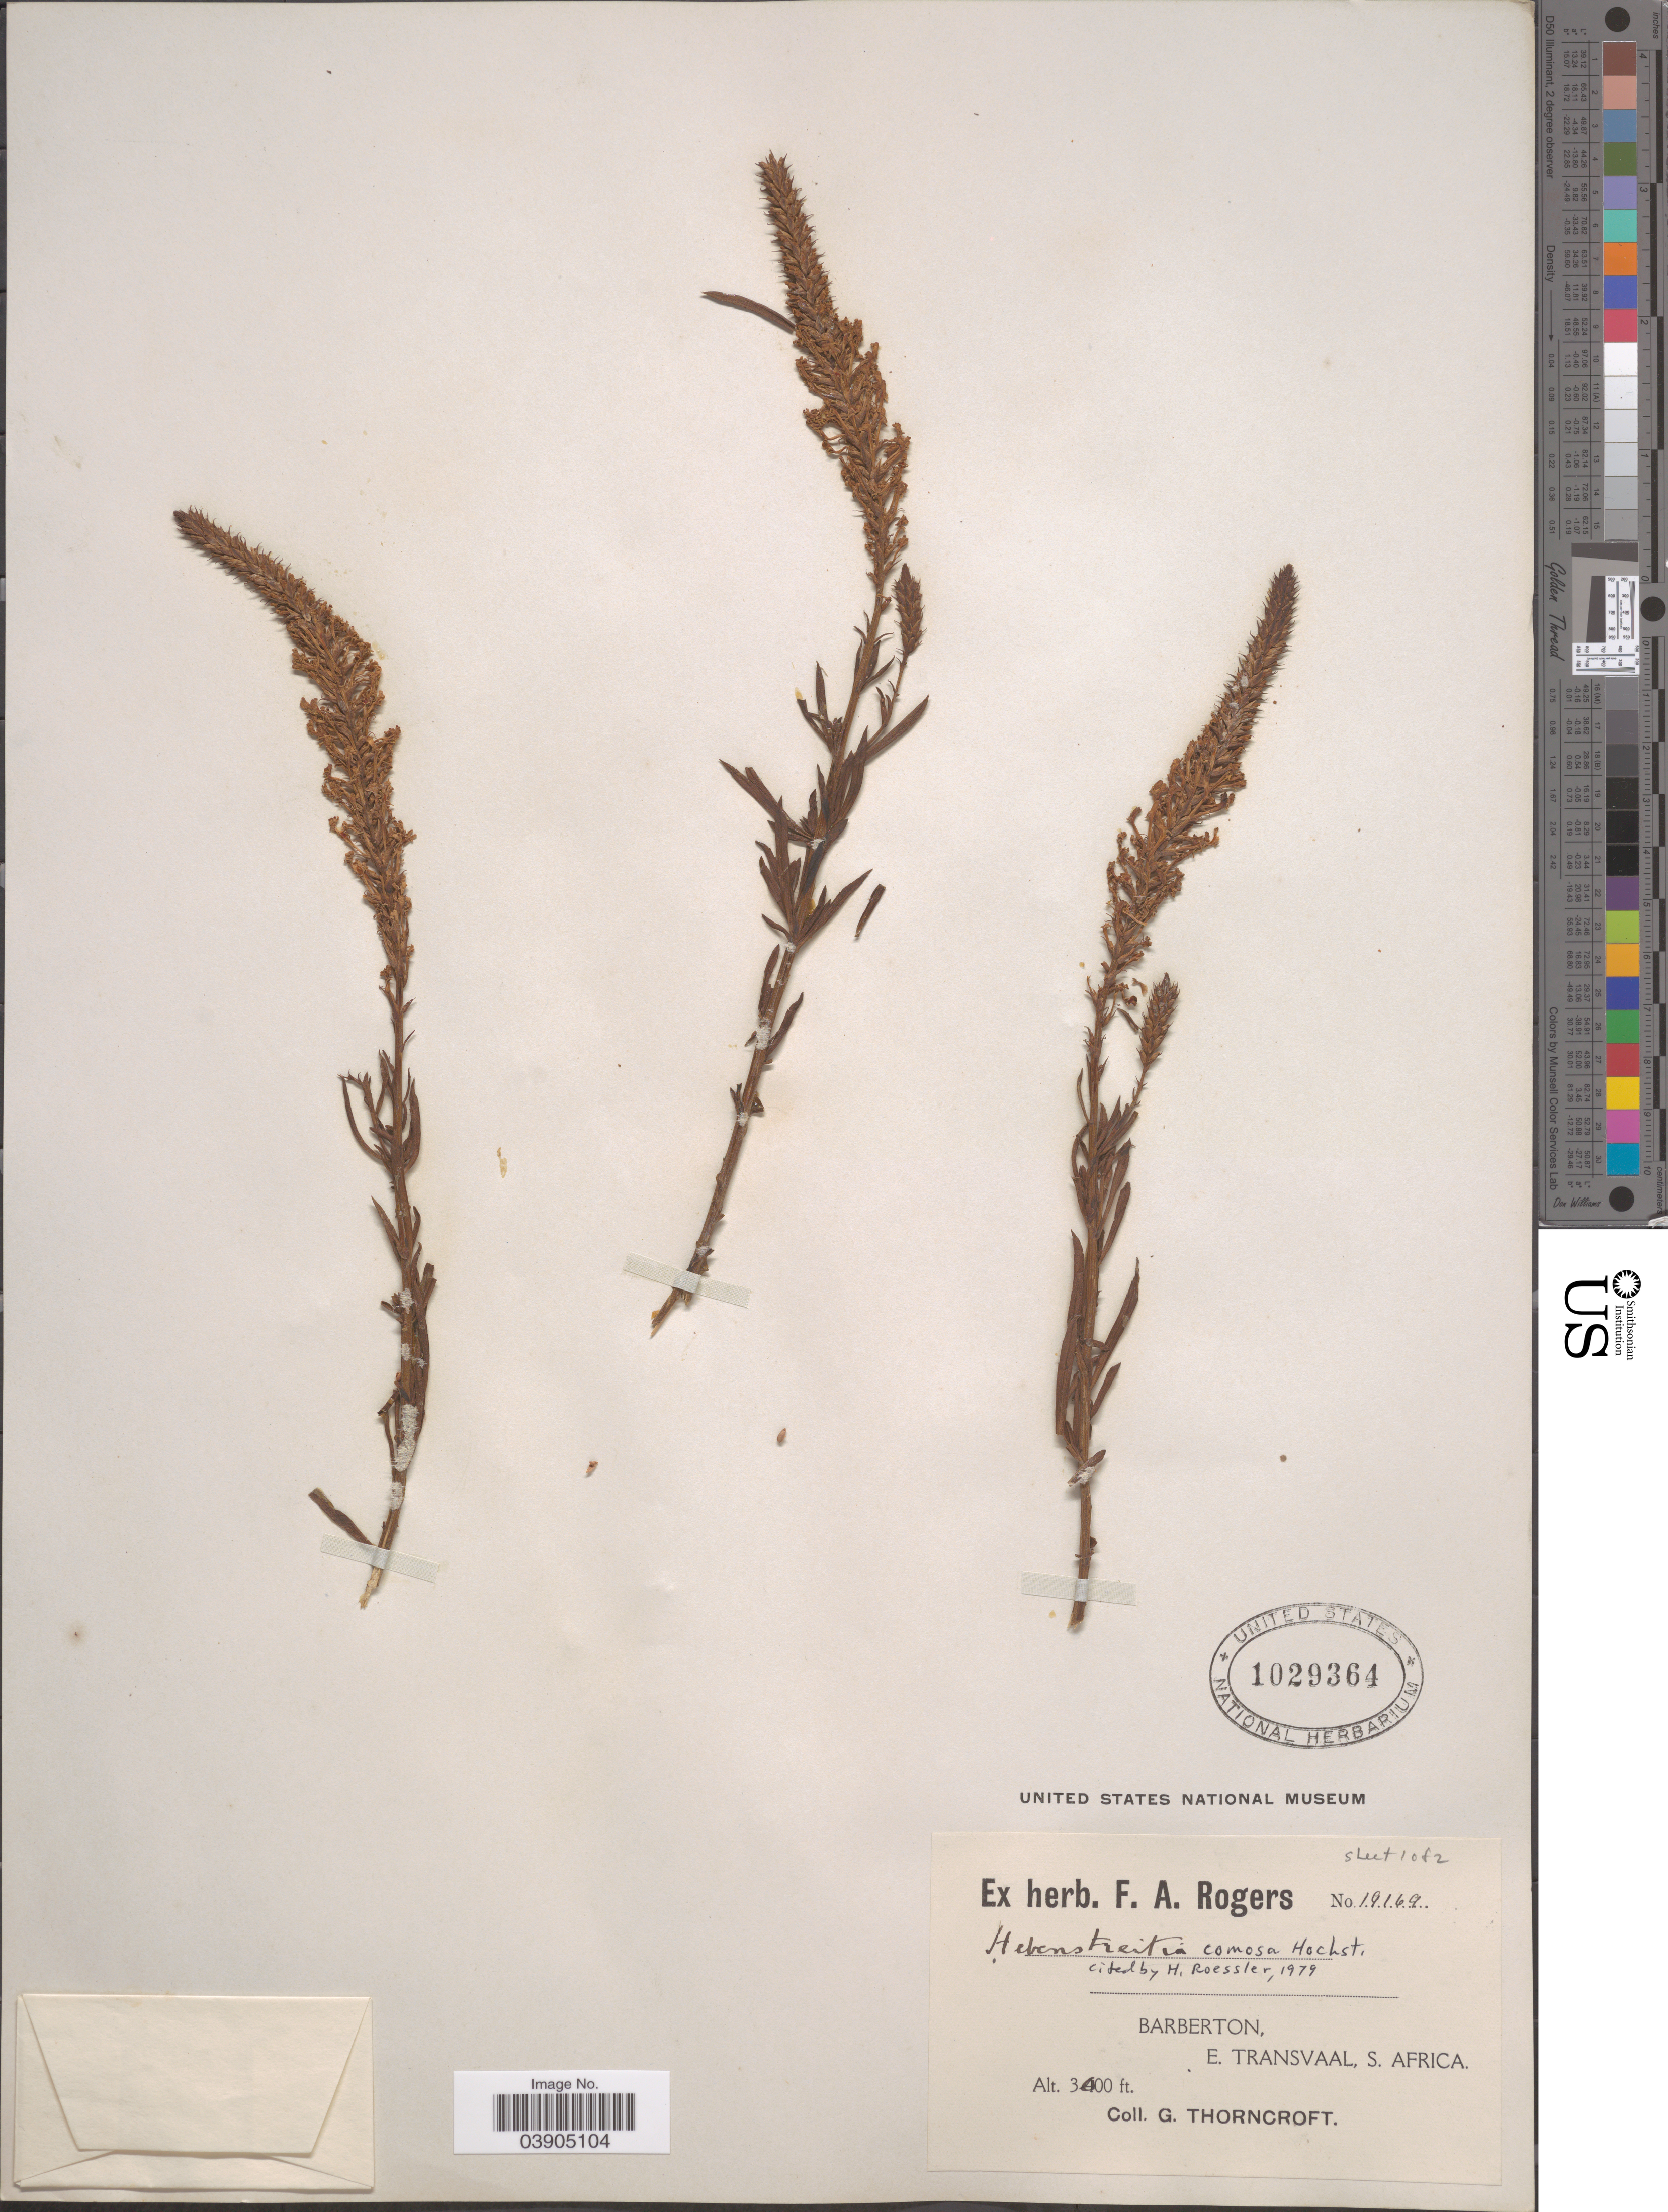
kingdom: Plantae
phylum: Tracheophyta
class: Magnoliopsida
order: Lamiales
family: Scrophulariaceae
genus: Hebenstretia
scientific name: Hebenstretia comosa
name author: Hochst.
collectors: G. Thorncroft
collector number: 19169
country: South Africa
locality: Barberton, E. Transvaal, S. Africa.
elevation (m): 1036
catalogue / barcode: US 1029364